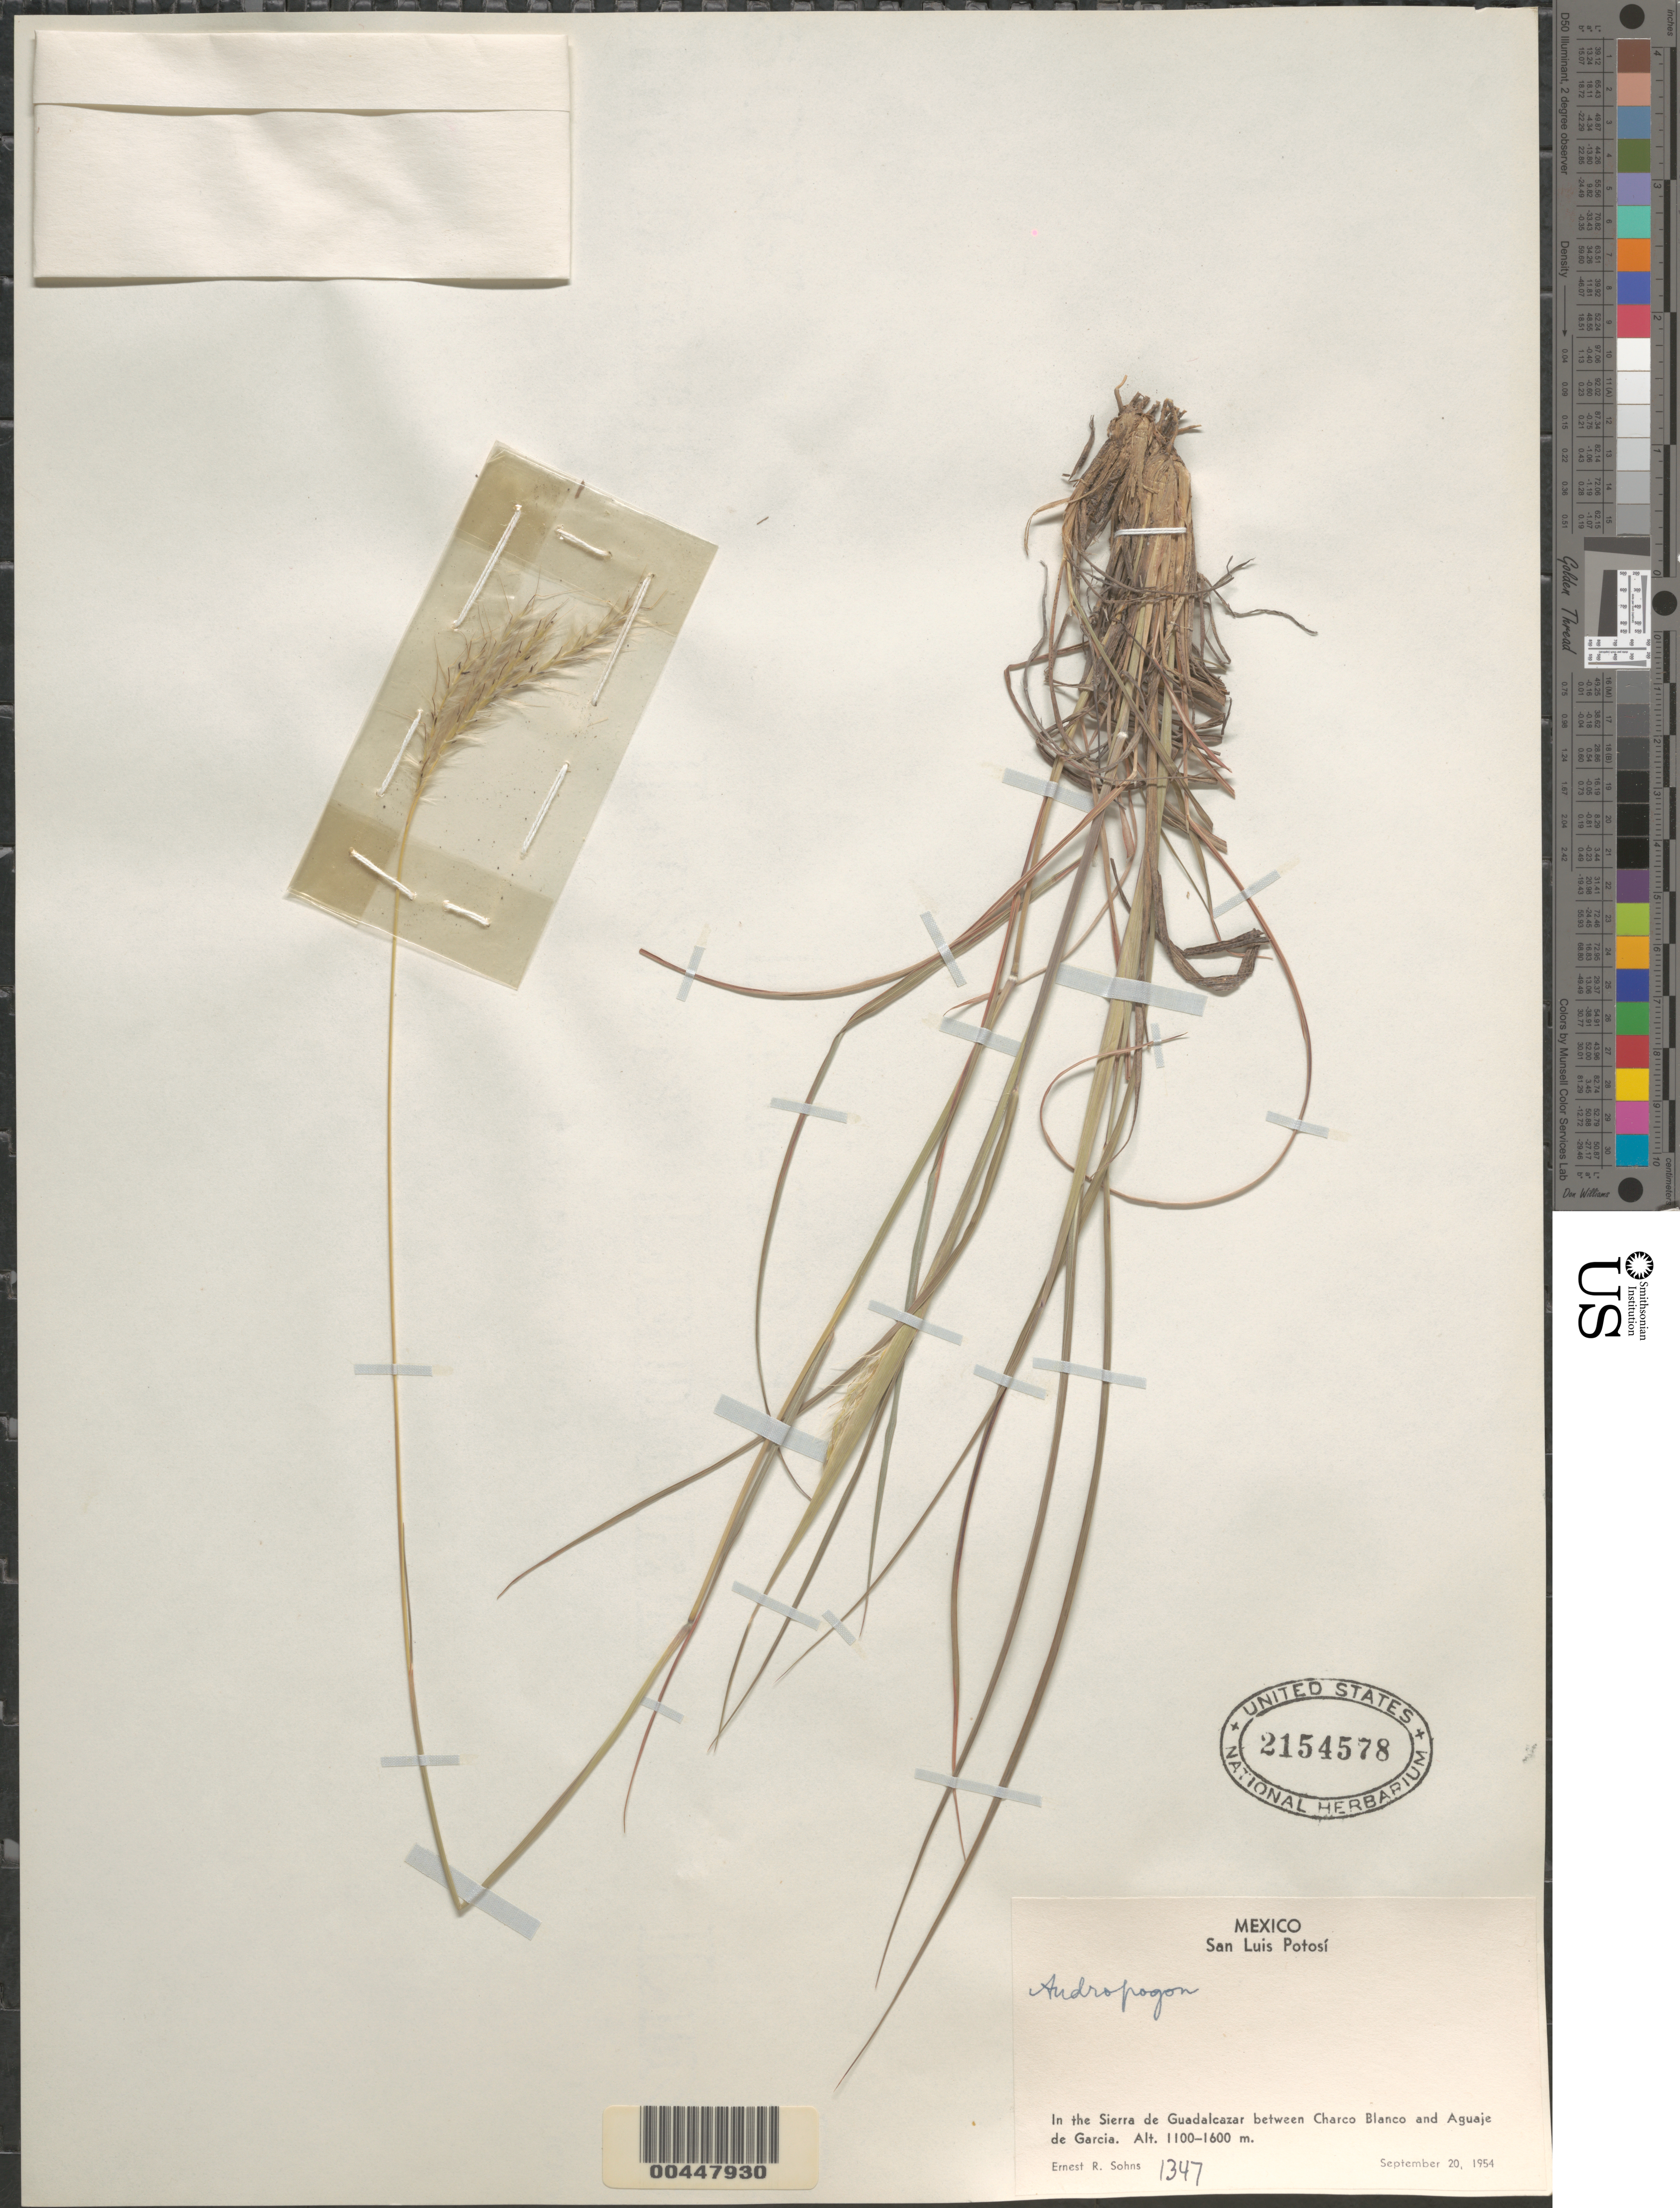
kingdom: Plantae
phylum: Tracheophyta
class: Liliopsida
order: Poales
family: Poaceae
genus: Andropogon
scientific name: Andropogon sp.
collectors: E. R. Sohns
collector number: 1347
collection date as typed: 20 Sep 1954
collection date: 1954-09-20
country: Mexico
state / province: San Luis Potosi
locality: In the Sierra de Guadalcazar between Charco Blanco and Aguaje de Garcia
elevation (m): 1100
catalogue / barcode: US 2154578